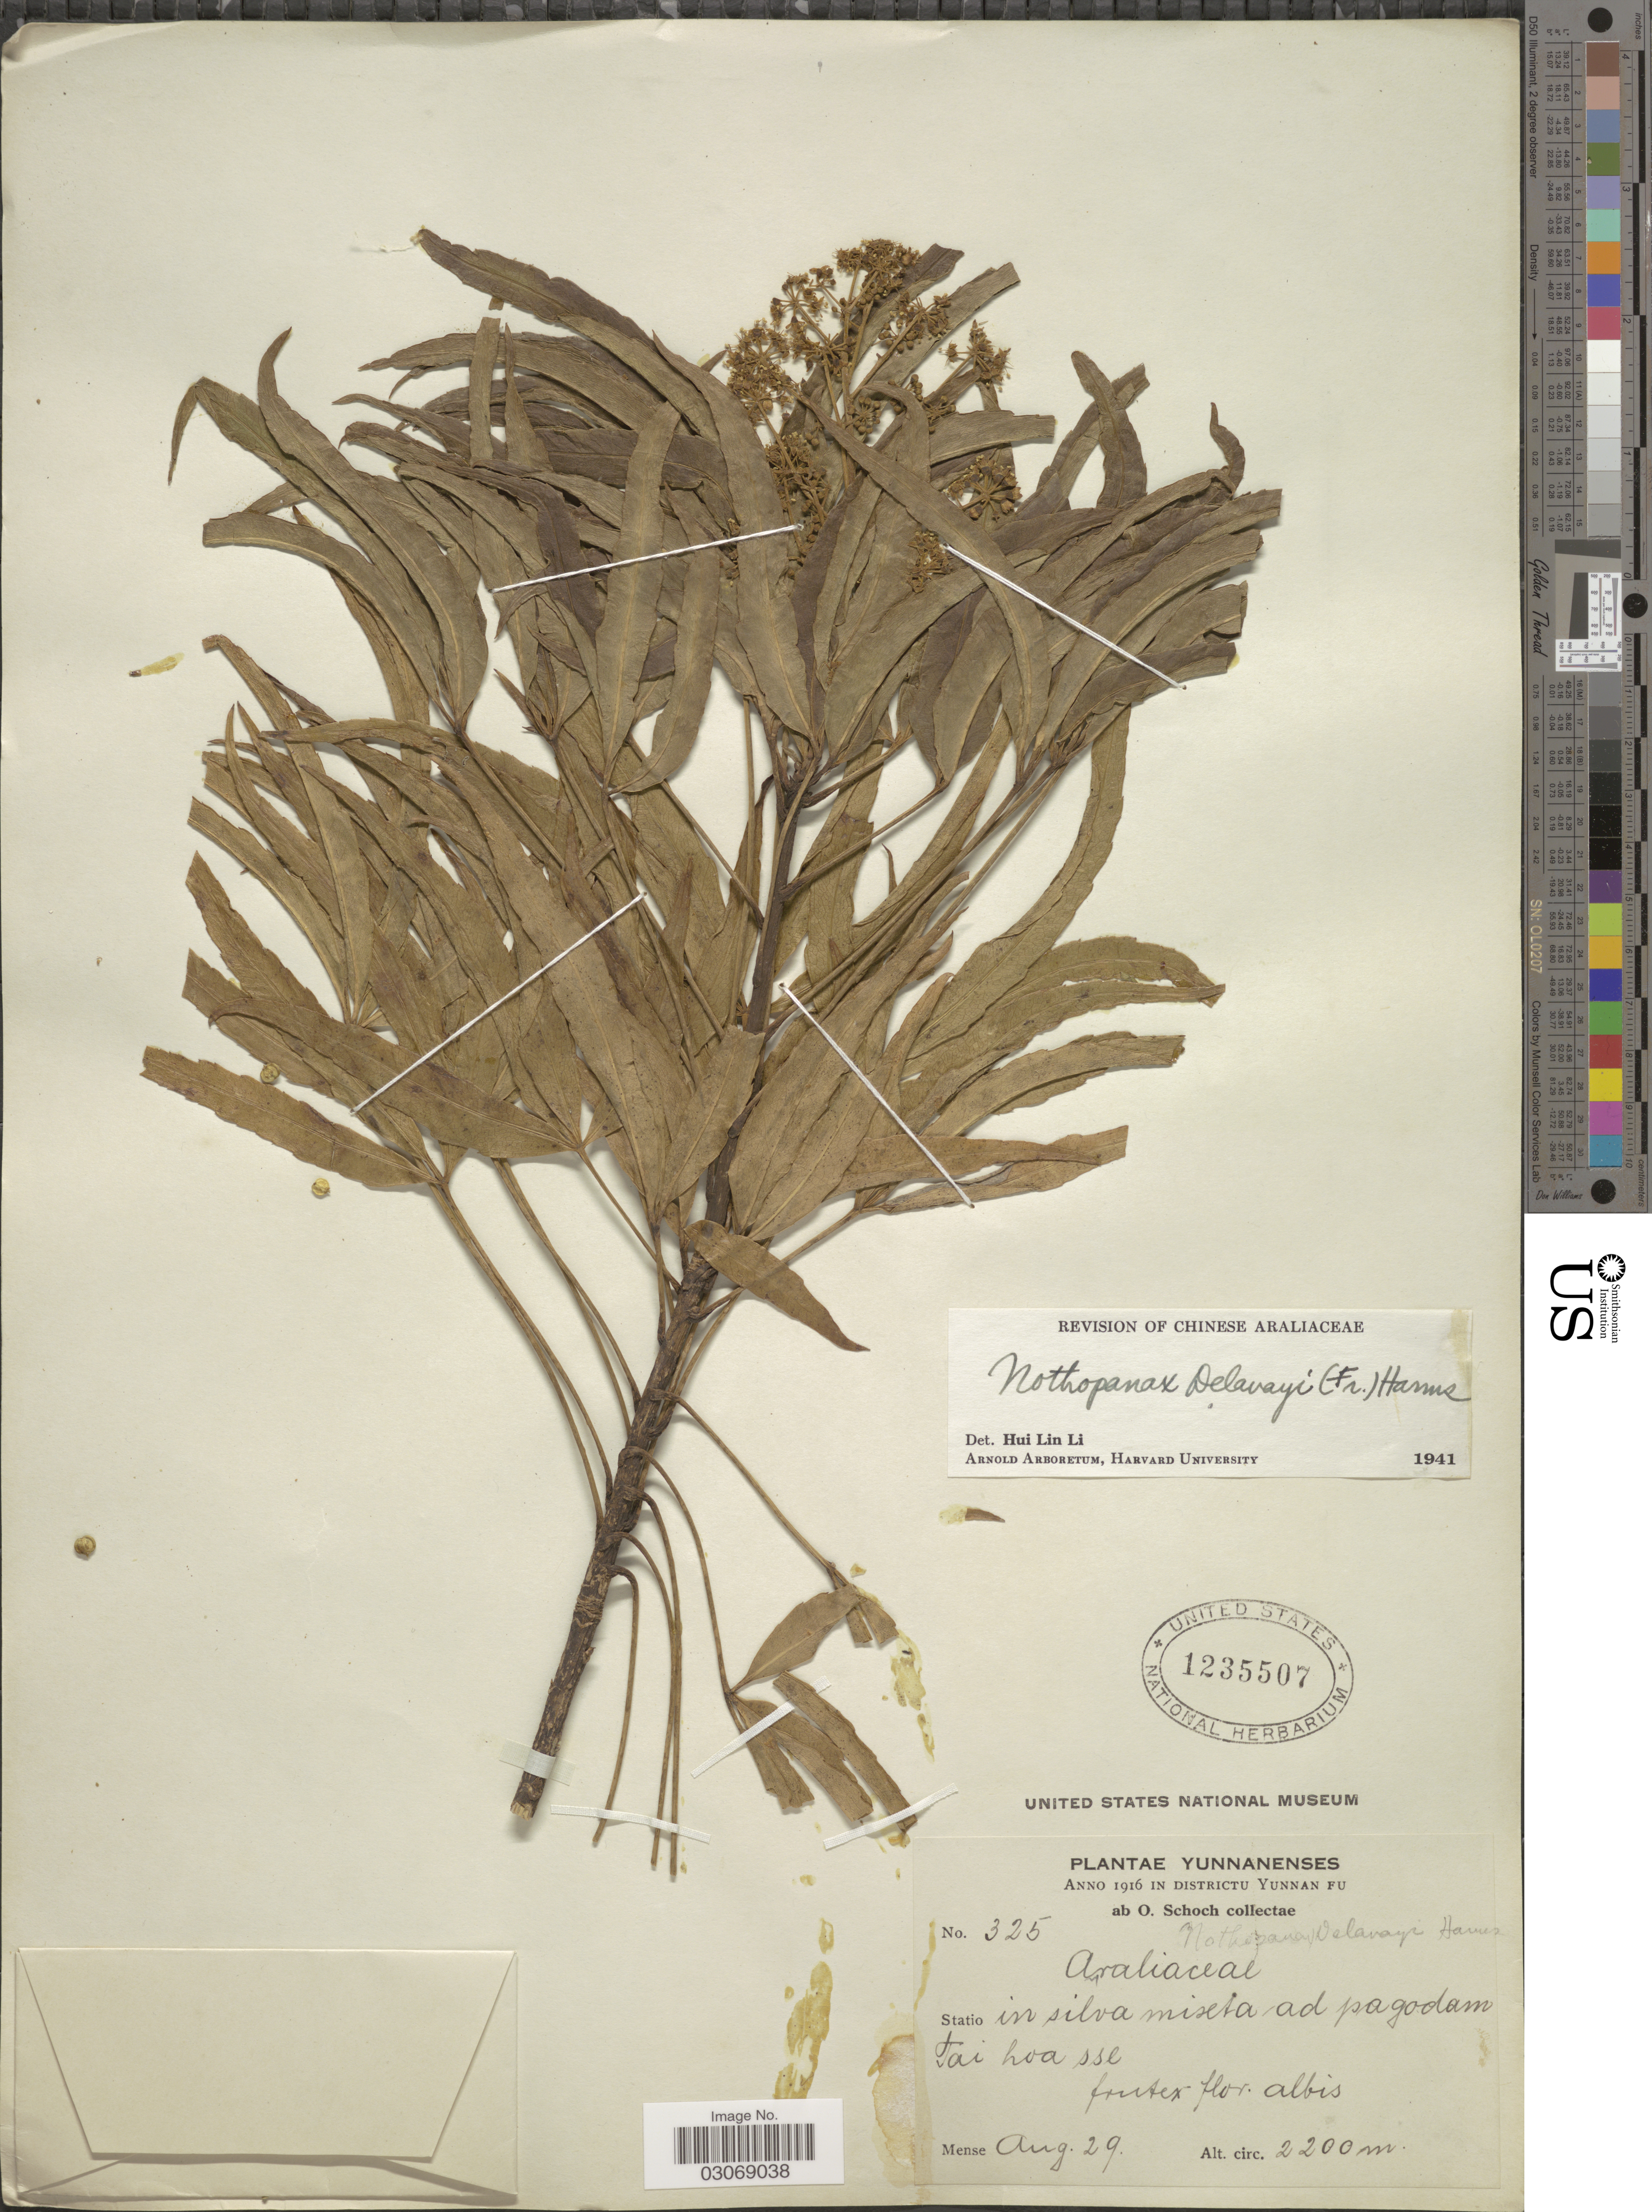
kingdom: Plantae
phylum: Tracheophyta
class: Magnoliopsida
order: Apiales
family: Araliaceae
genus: Nothopanax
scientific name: Nothopanax delavayi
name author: (Franch.) Harms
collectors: O. Schoch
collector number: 325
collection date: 1916-08-29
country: China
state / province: Yunnan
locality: Districtu Yunnan Fu. Statio in silva miseta ad pagodam Tai hoa sse.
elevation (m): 2200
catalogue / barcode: US 1235507